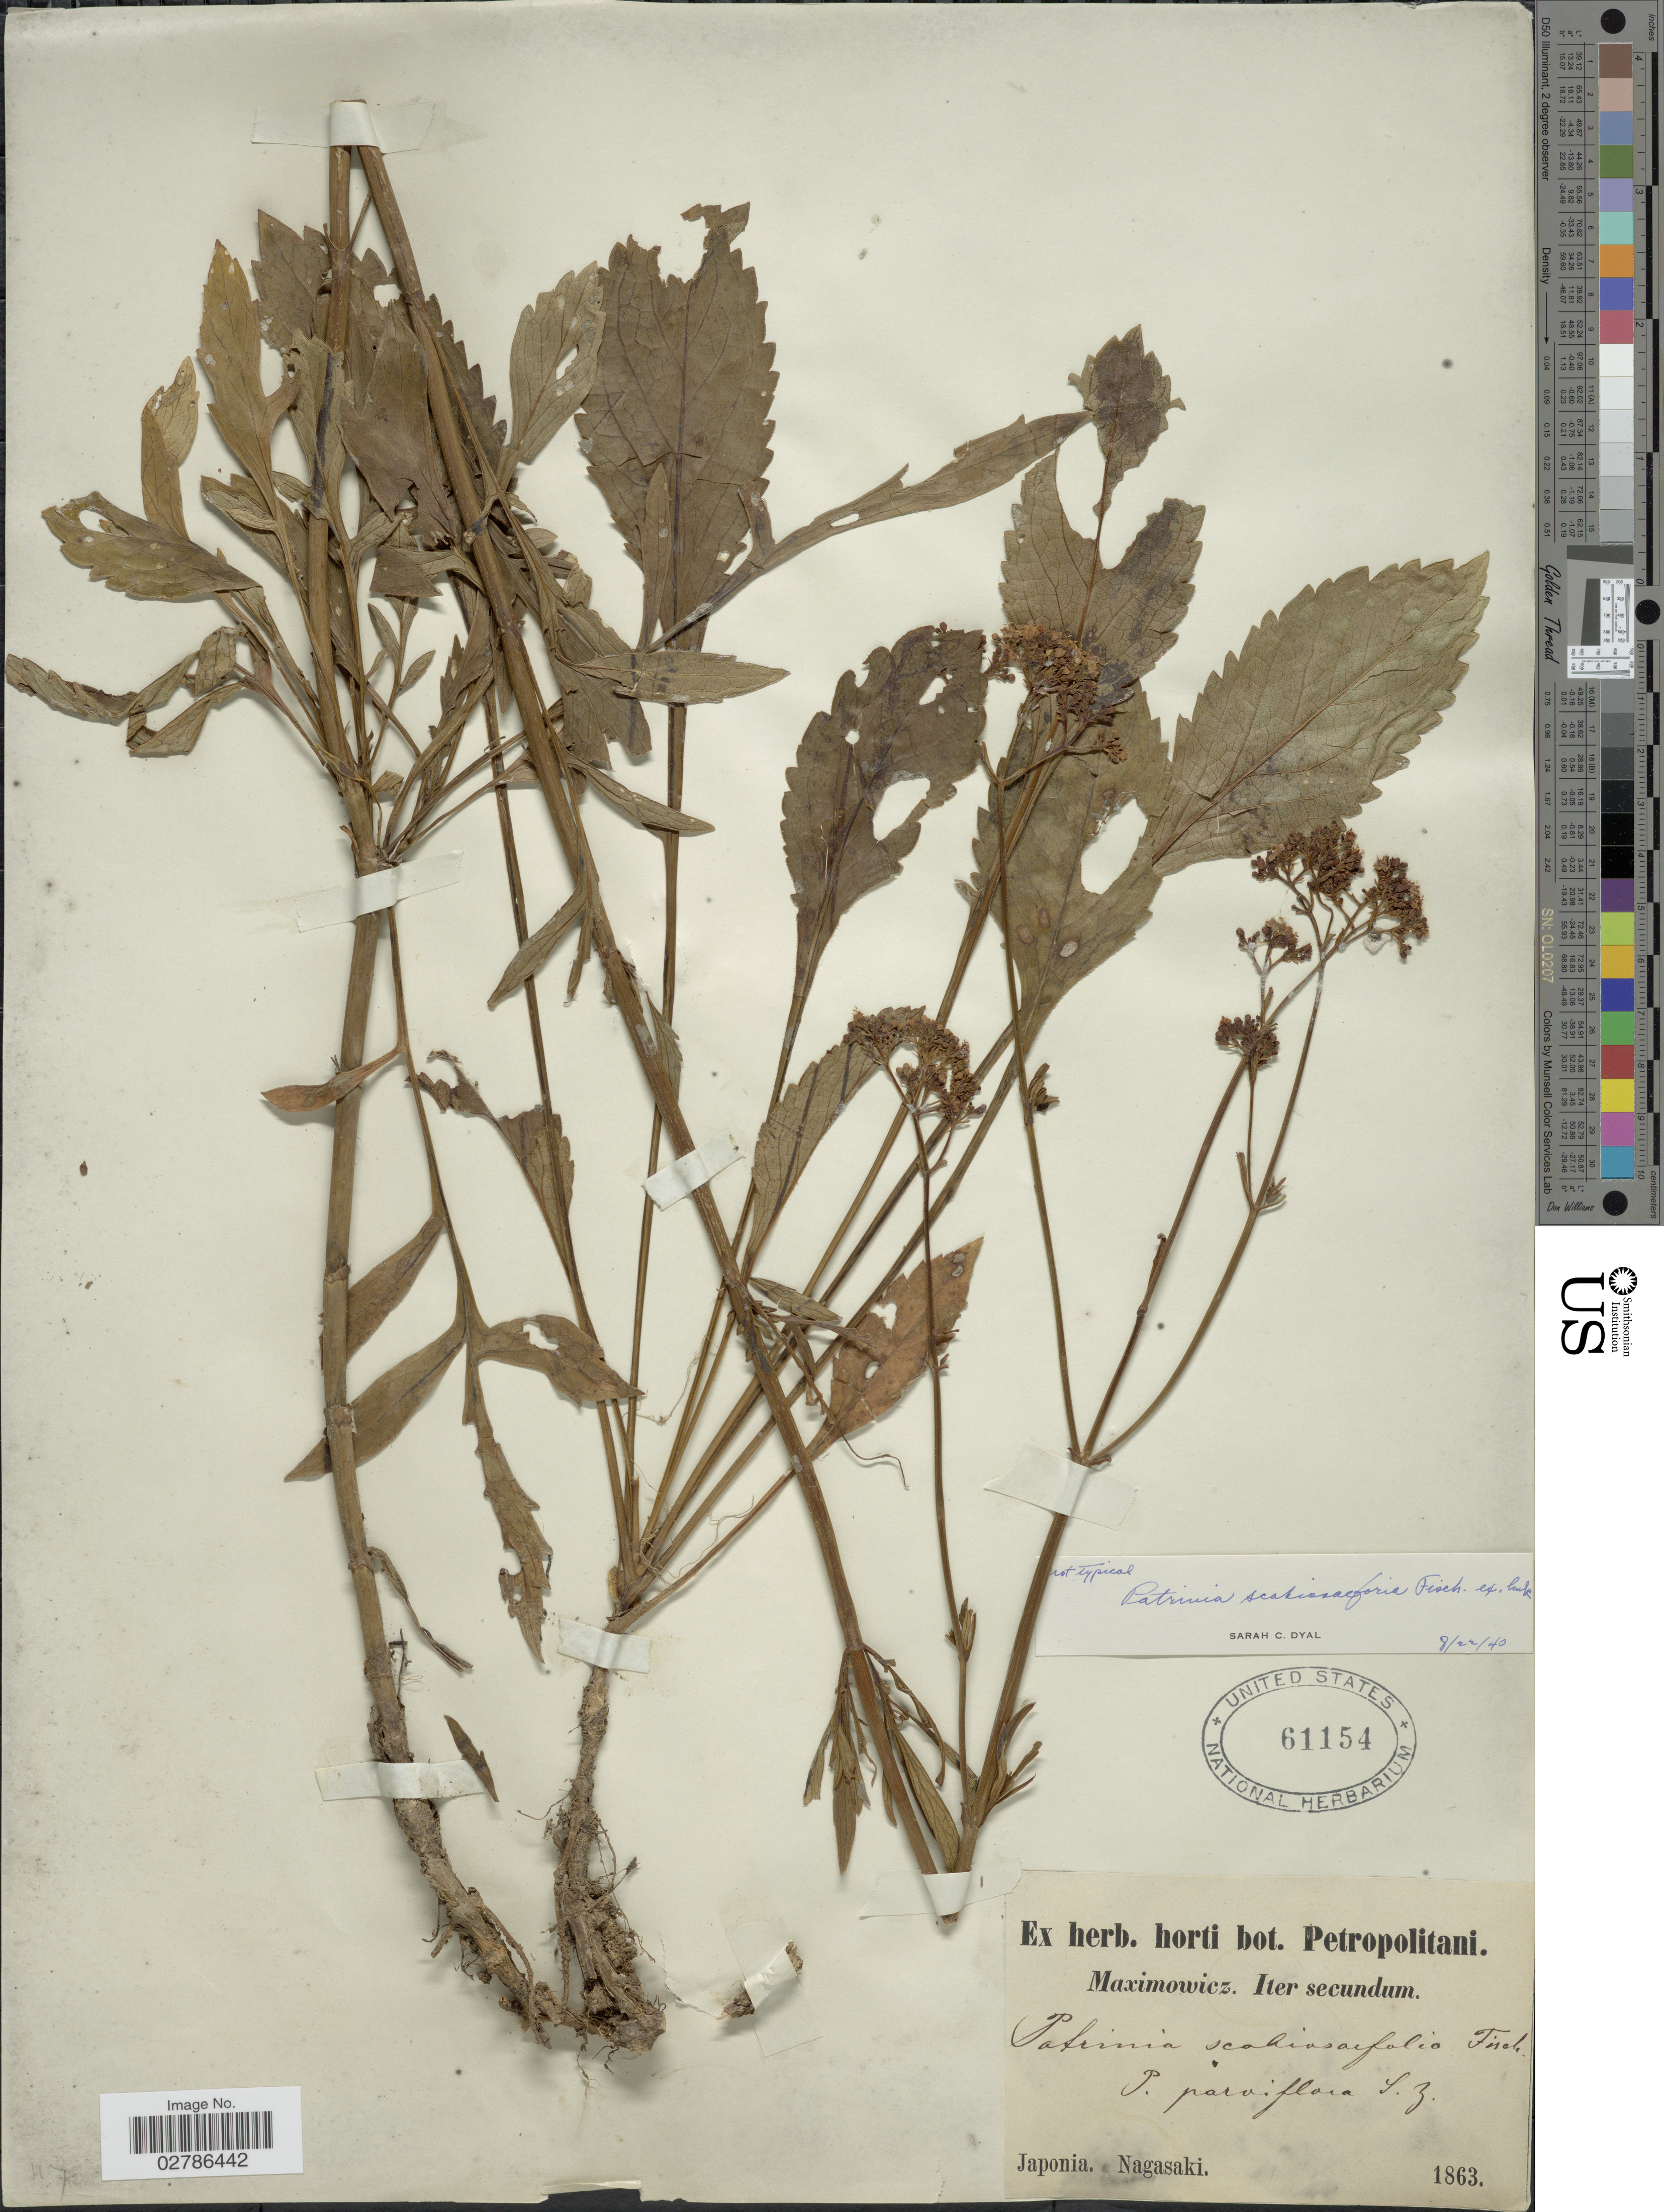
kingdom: Plantae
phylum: Tracheophyta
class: Magnoliopsida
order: Dipsacales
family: Caprifoliaceae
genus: Patrinia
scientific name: Patrinia scabiosifolia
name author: Link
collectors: -. Maximowicz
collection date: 1863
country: Japan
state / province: Nagasaki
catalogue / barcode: US 61154